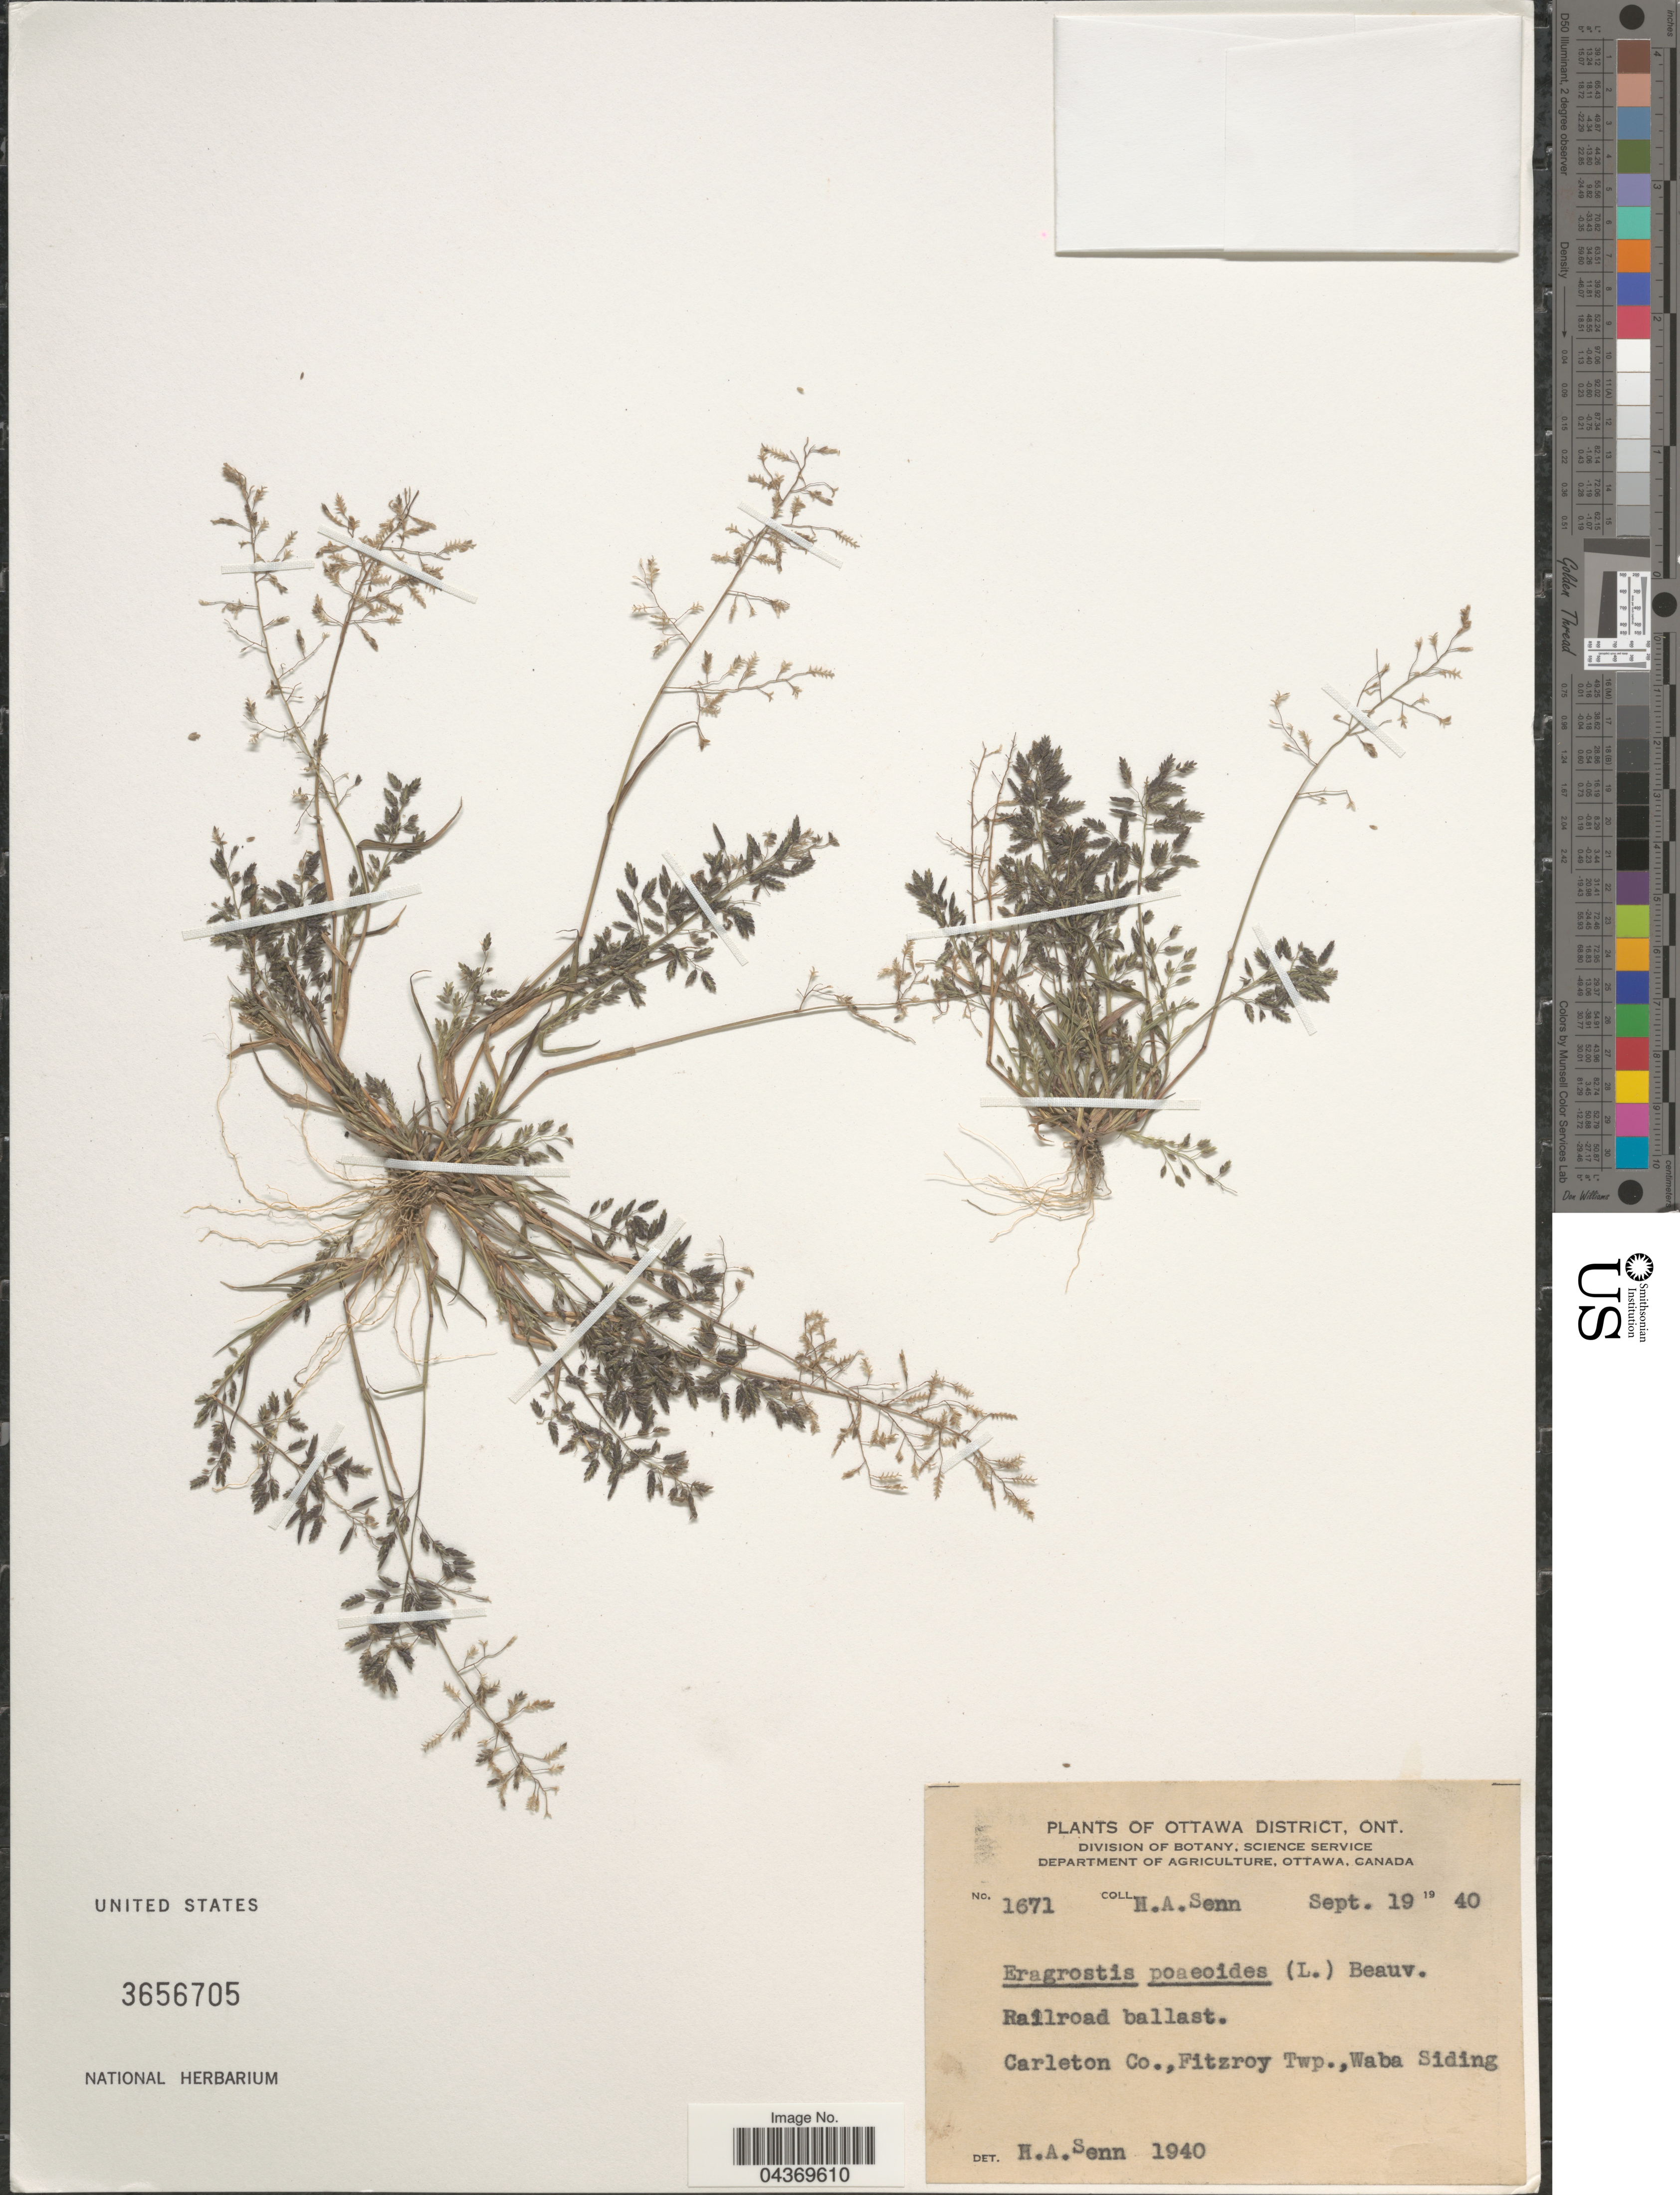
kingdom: Plantae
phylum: Tracheophyta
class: Liliopsida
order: Poales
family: Poaceae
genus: Eragrostis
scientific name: Eragrostis minor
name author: Host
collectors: H. Senn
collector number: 1671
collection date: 1940-09-19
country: Canada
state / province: Ontario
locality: Ottawa District. Railroad ballast. Carleton Co., Fitzroy Twp., Waba Siding.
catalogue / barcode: US 3656705